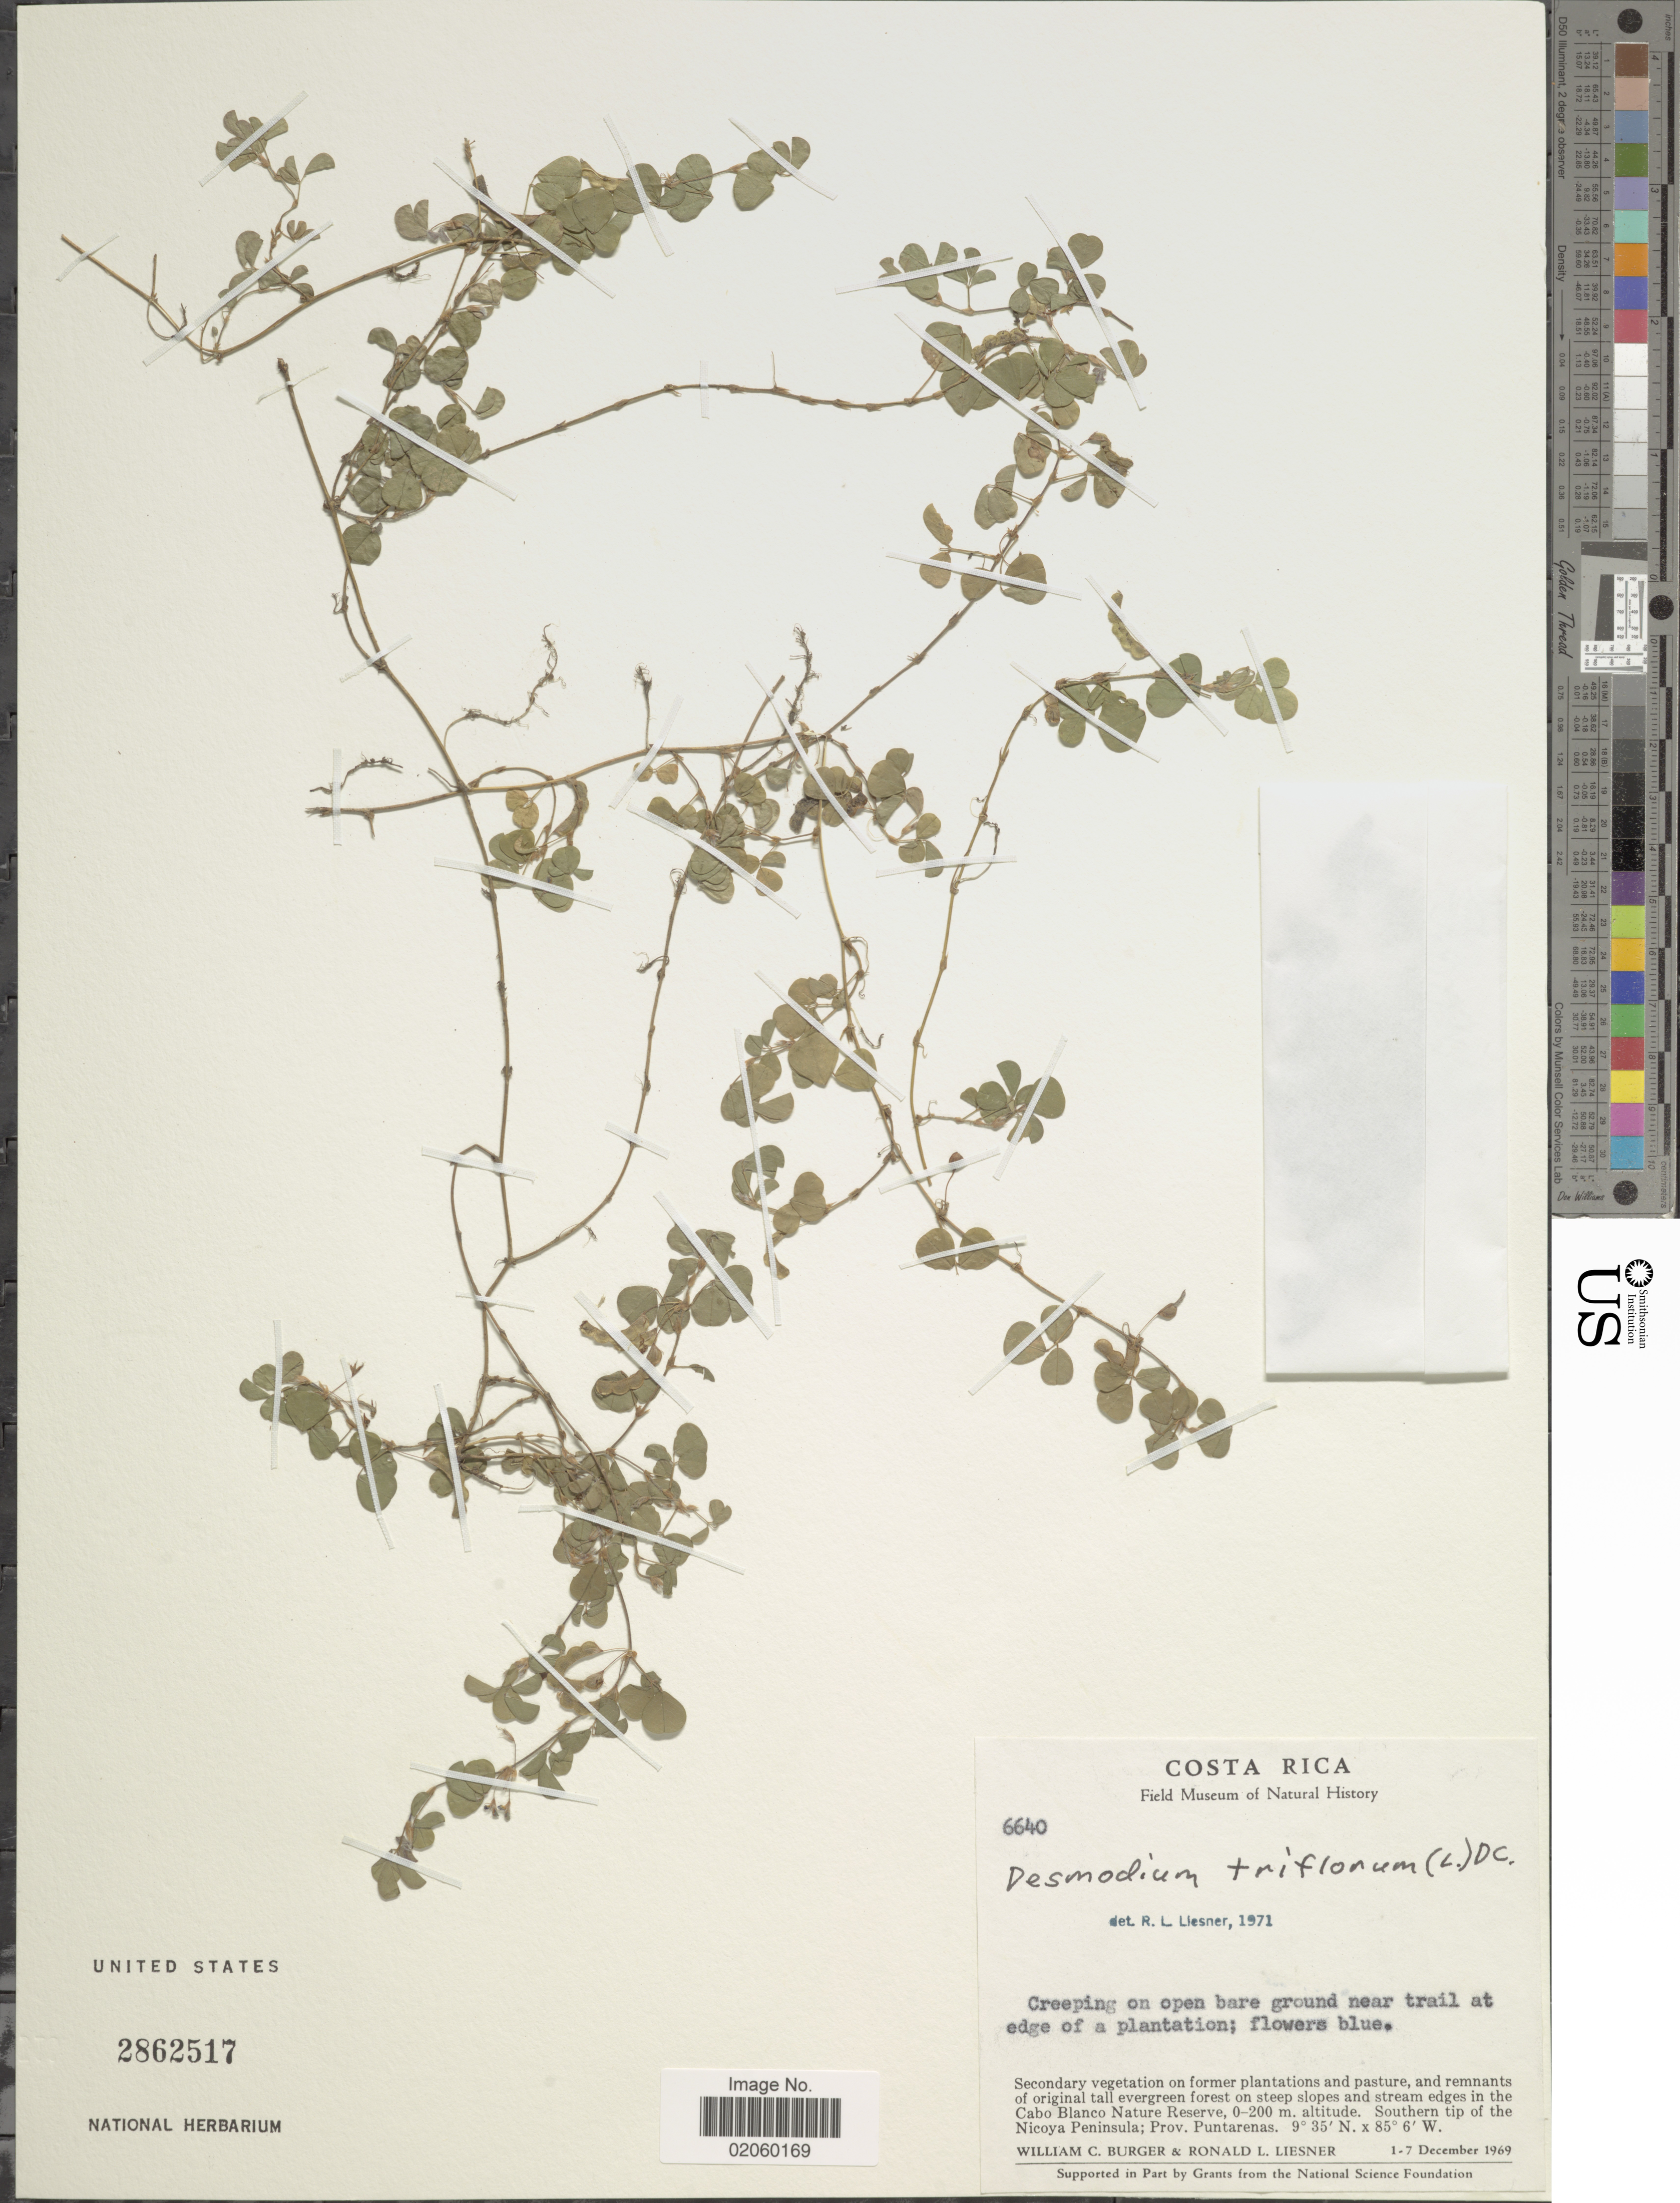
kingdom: Plantae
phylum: Tracheophyta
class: Magnoliopsida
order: Fabales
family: Fabaceae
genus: Grona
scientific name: Grona triflora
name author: (L.) H. Ohashi & K. Ohashi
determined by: Strong, Mark T., (BOT), Smithsonian Institution - National Museum of Natural History (UNITED STATES)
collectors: W. Burger & R. L. Liesner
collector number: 6640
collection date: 1969-12-01/1969-12-07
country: Costa Rica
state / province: Puntarenas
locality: Southern tip of the Nicoya Peninsula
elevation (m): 0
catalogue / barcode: US 2862517